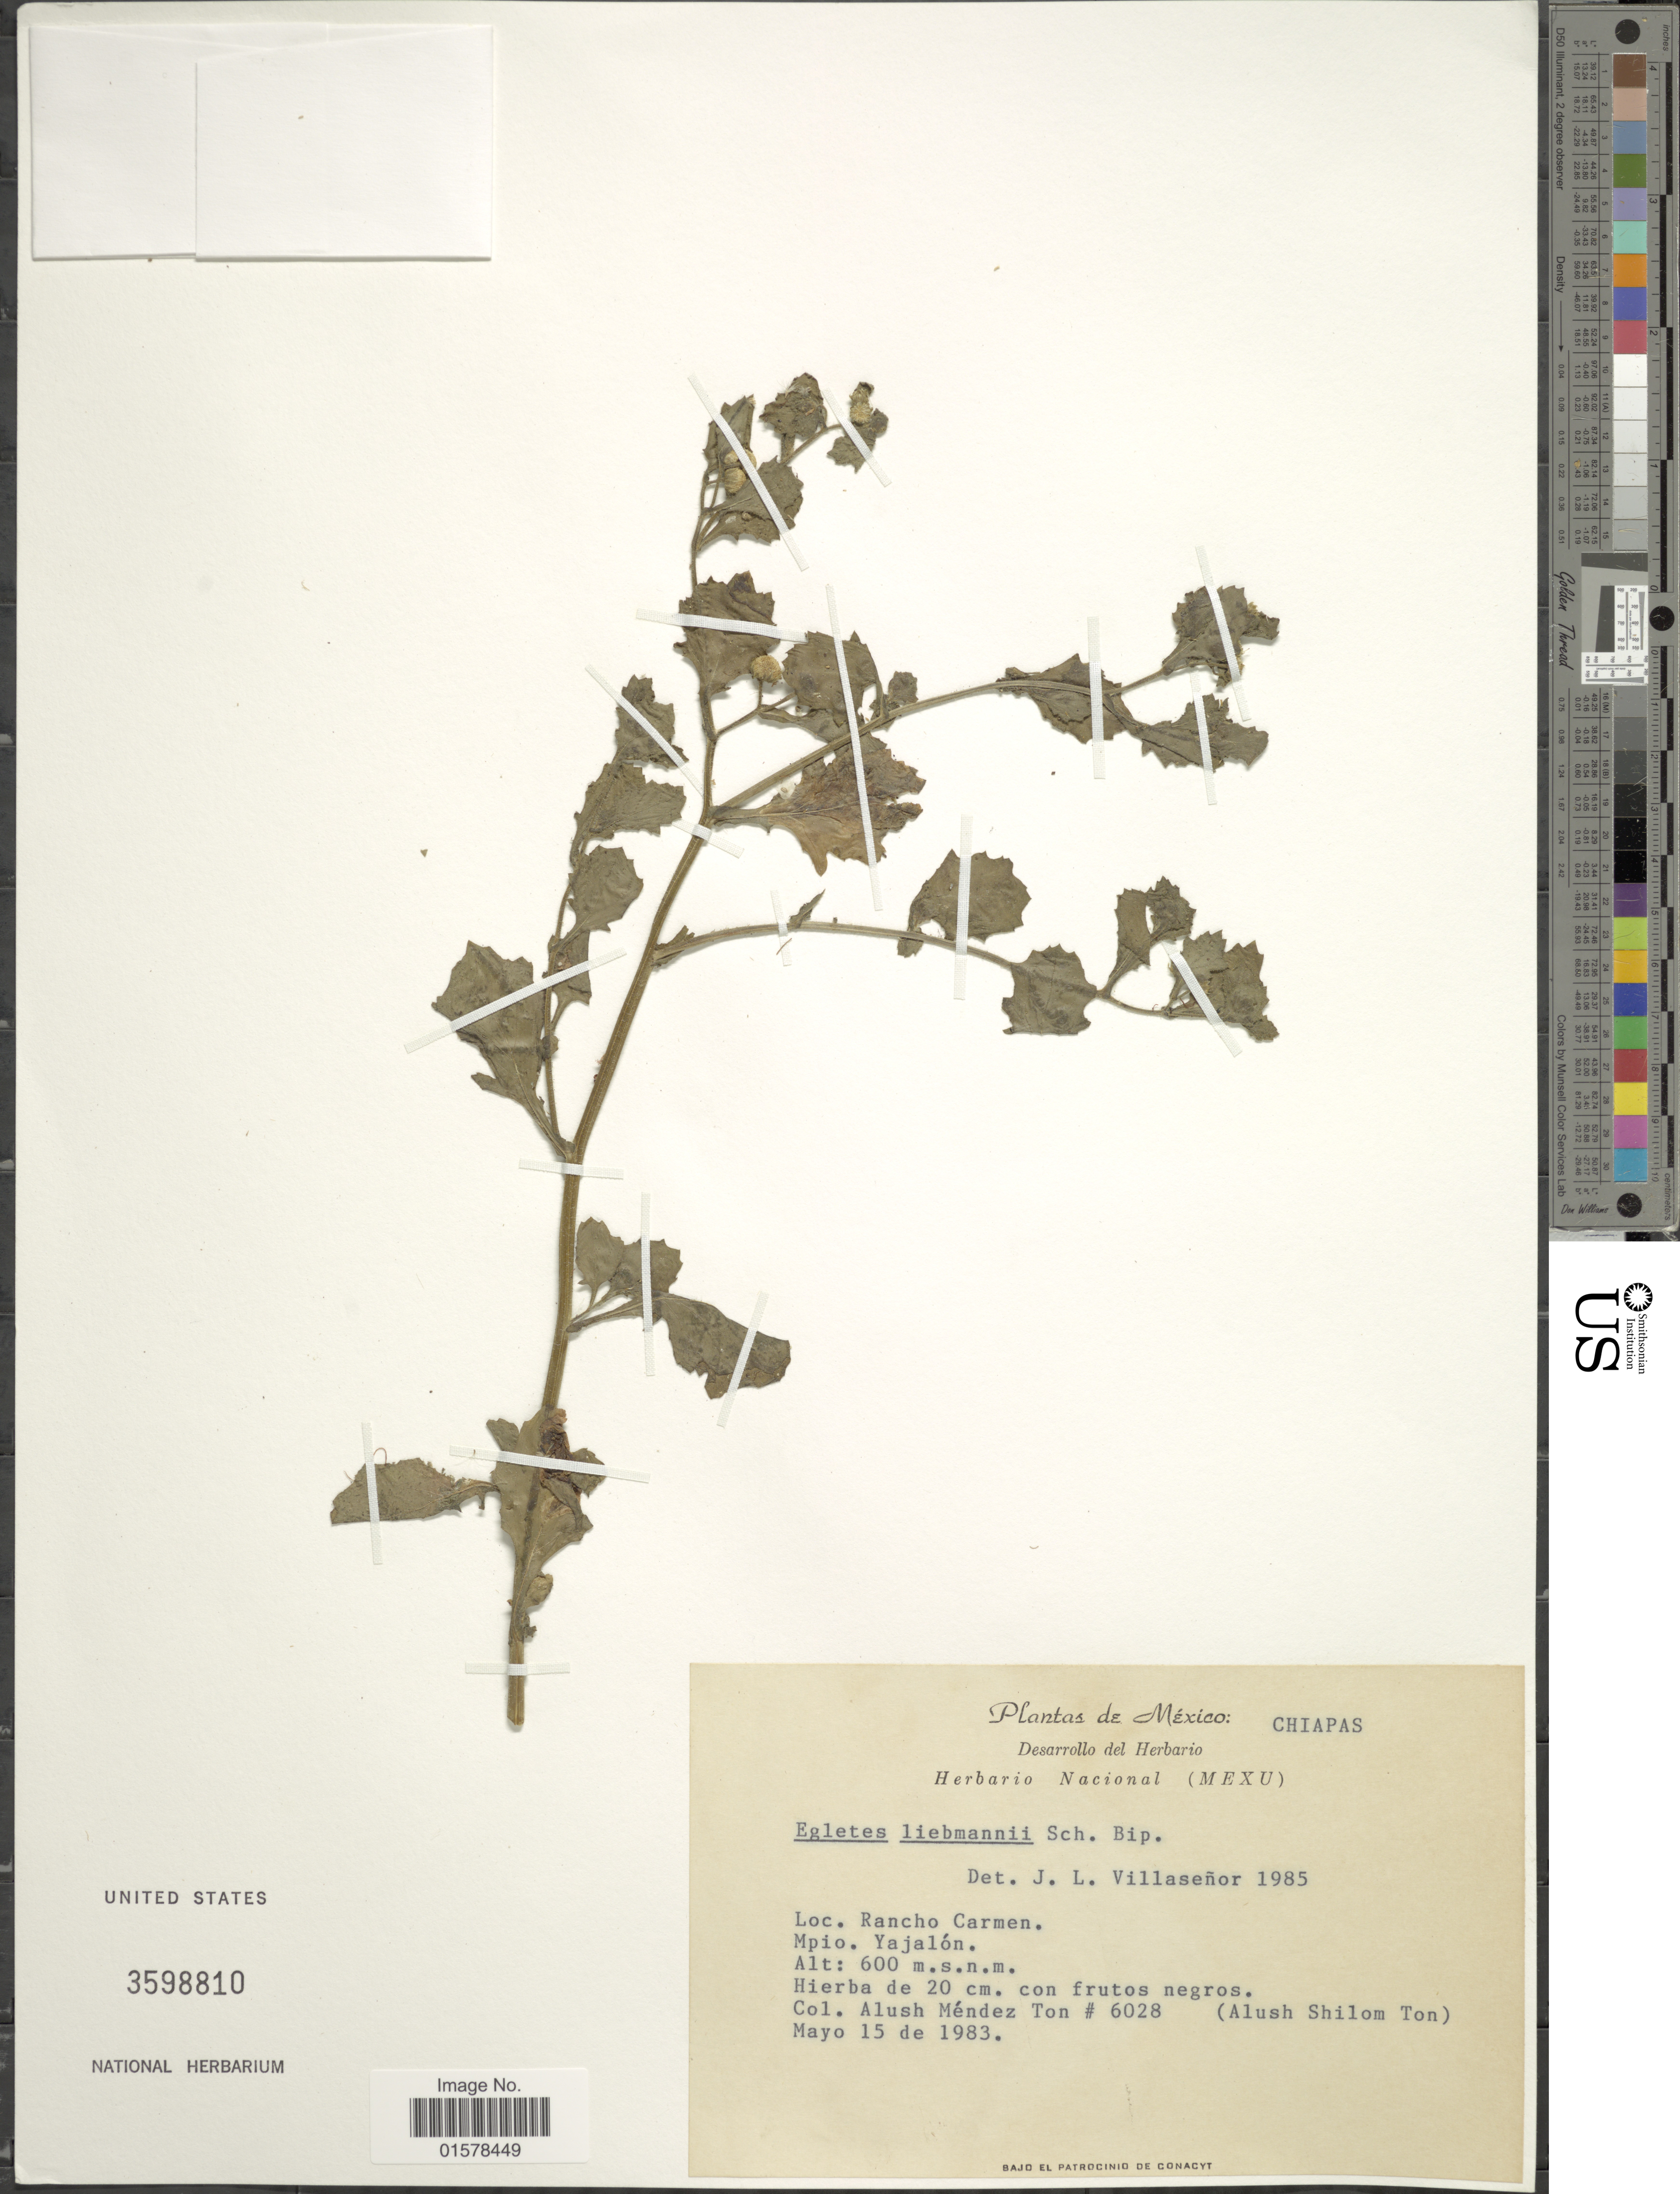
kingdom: Plantae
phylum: Tracheophyta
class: Magnoliopsida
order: Asterales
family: Asteraceae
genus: Egletes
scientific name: Egletes liebmannii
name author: Sch. Bip. ex Hemsl.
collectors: A. Méndez Ton & A. M. Ton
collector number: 6028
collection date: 1983-05-15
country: Mexico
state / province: Chiapas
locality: Mexico. Rancho Carmen. Mpio. Yajalon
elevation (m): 600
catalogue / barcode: US 3598810